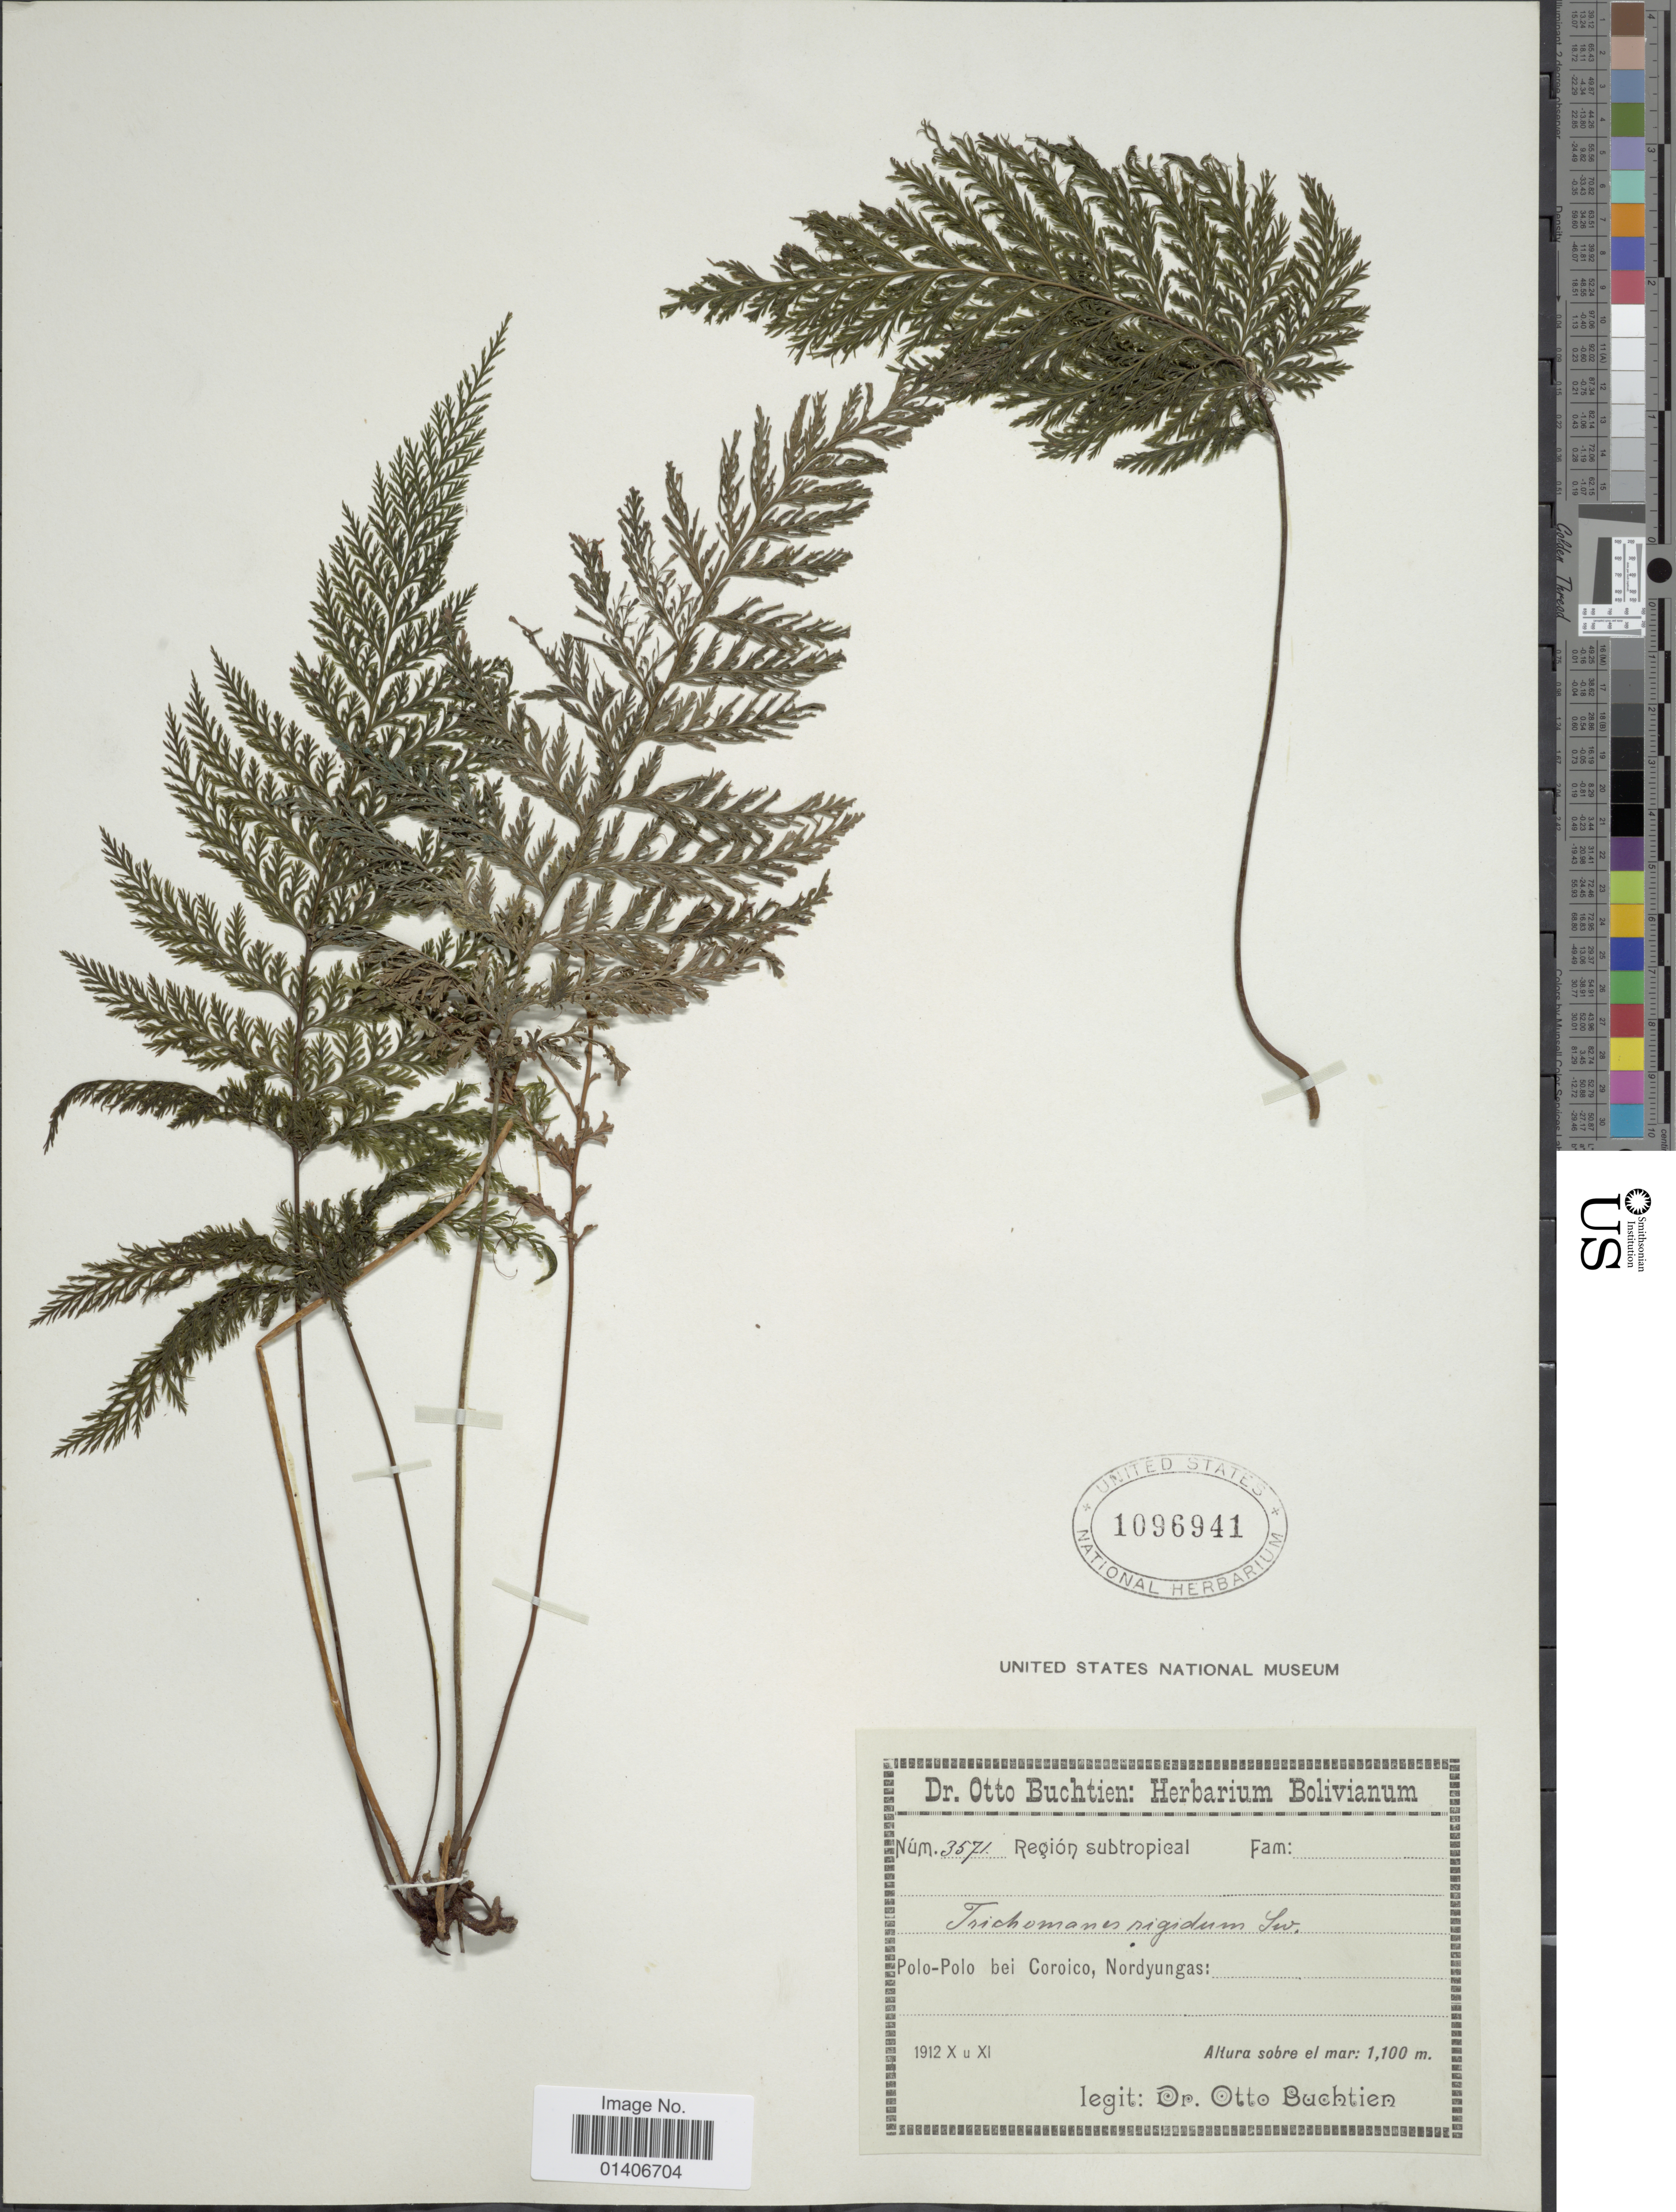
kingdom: Plantae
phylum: Tracheophyta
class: Polypodiopsida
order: Hymenophyllales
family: Hymenophyllaceae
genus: Abrodictyum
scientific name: Abrodictyum rigidum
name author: (Sw.) Ebihara & Dubuisson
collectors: O. Buchtien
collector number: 3571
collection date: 1912-10/1912-11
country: Bolivia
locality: Polo-Polo bei Coroico, Nordyungas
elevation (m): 1100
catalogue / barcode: US 1096941